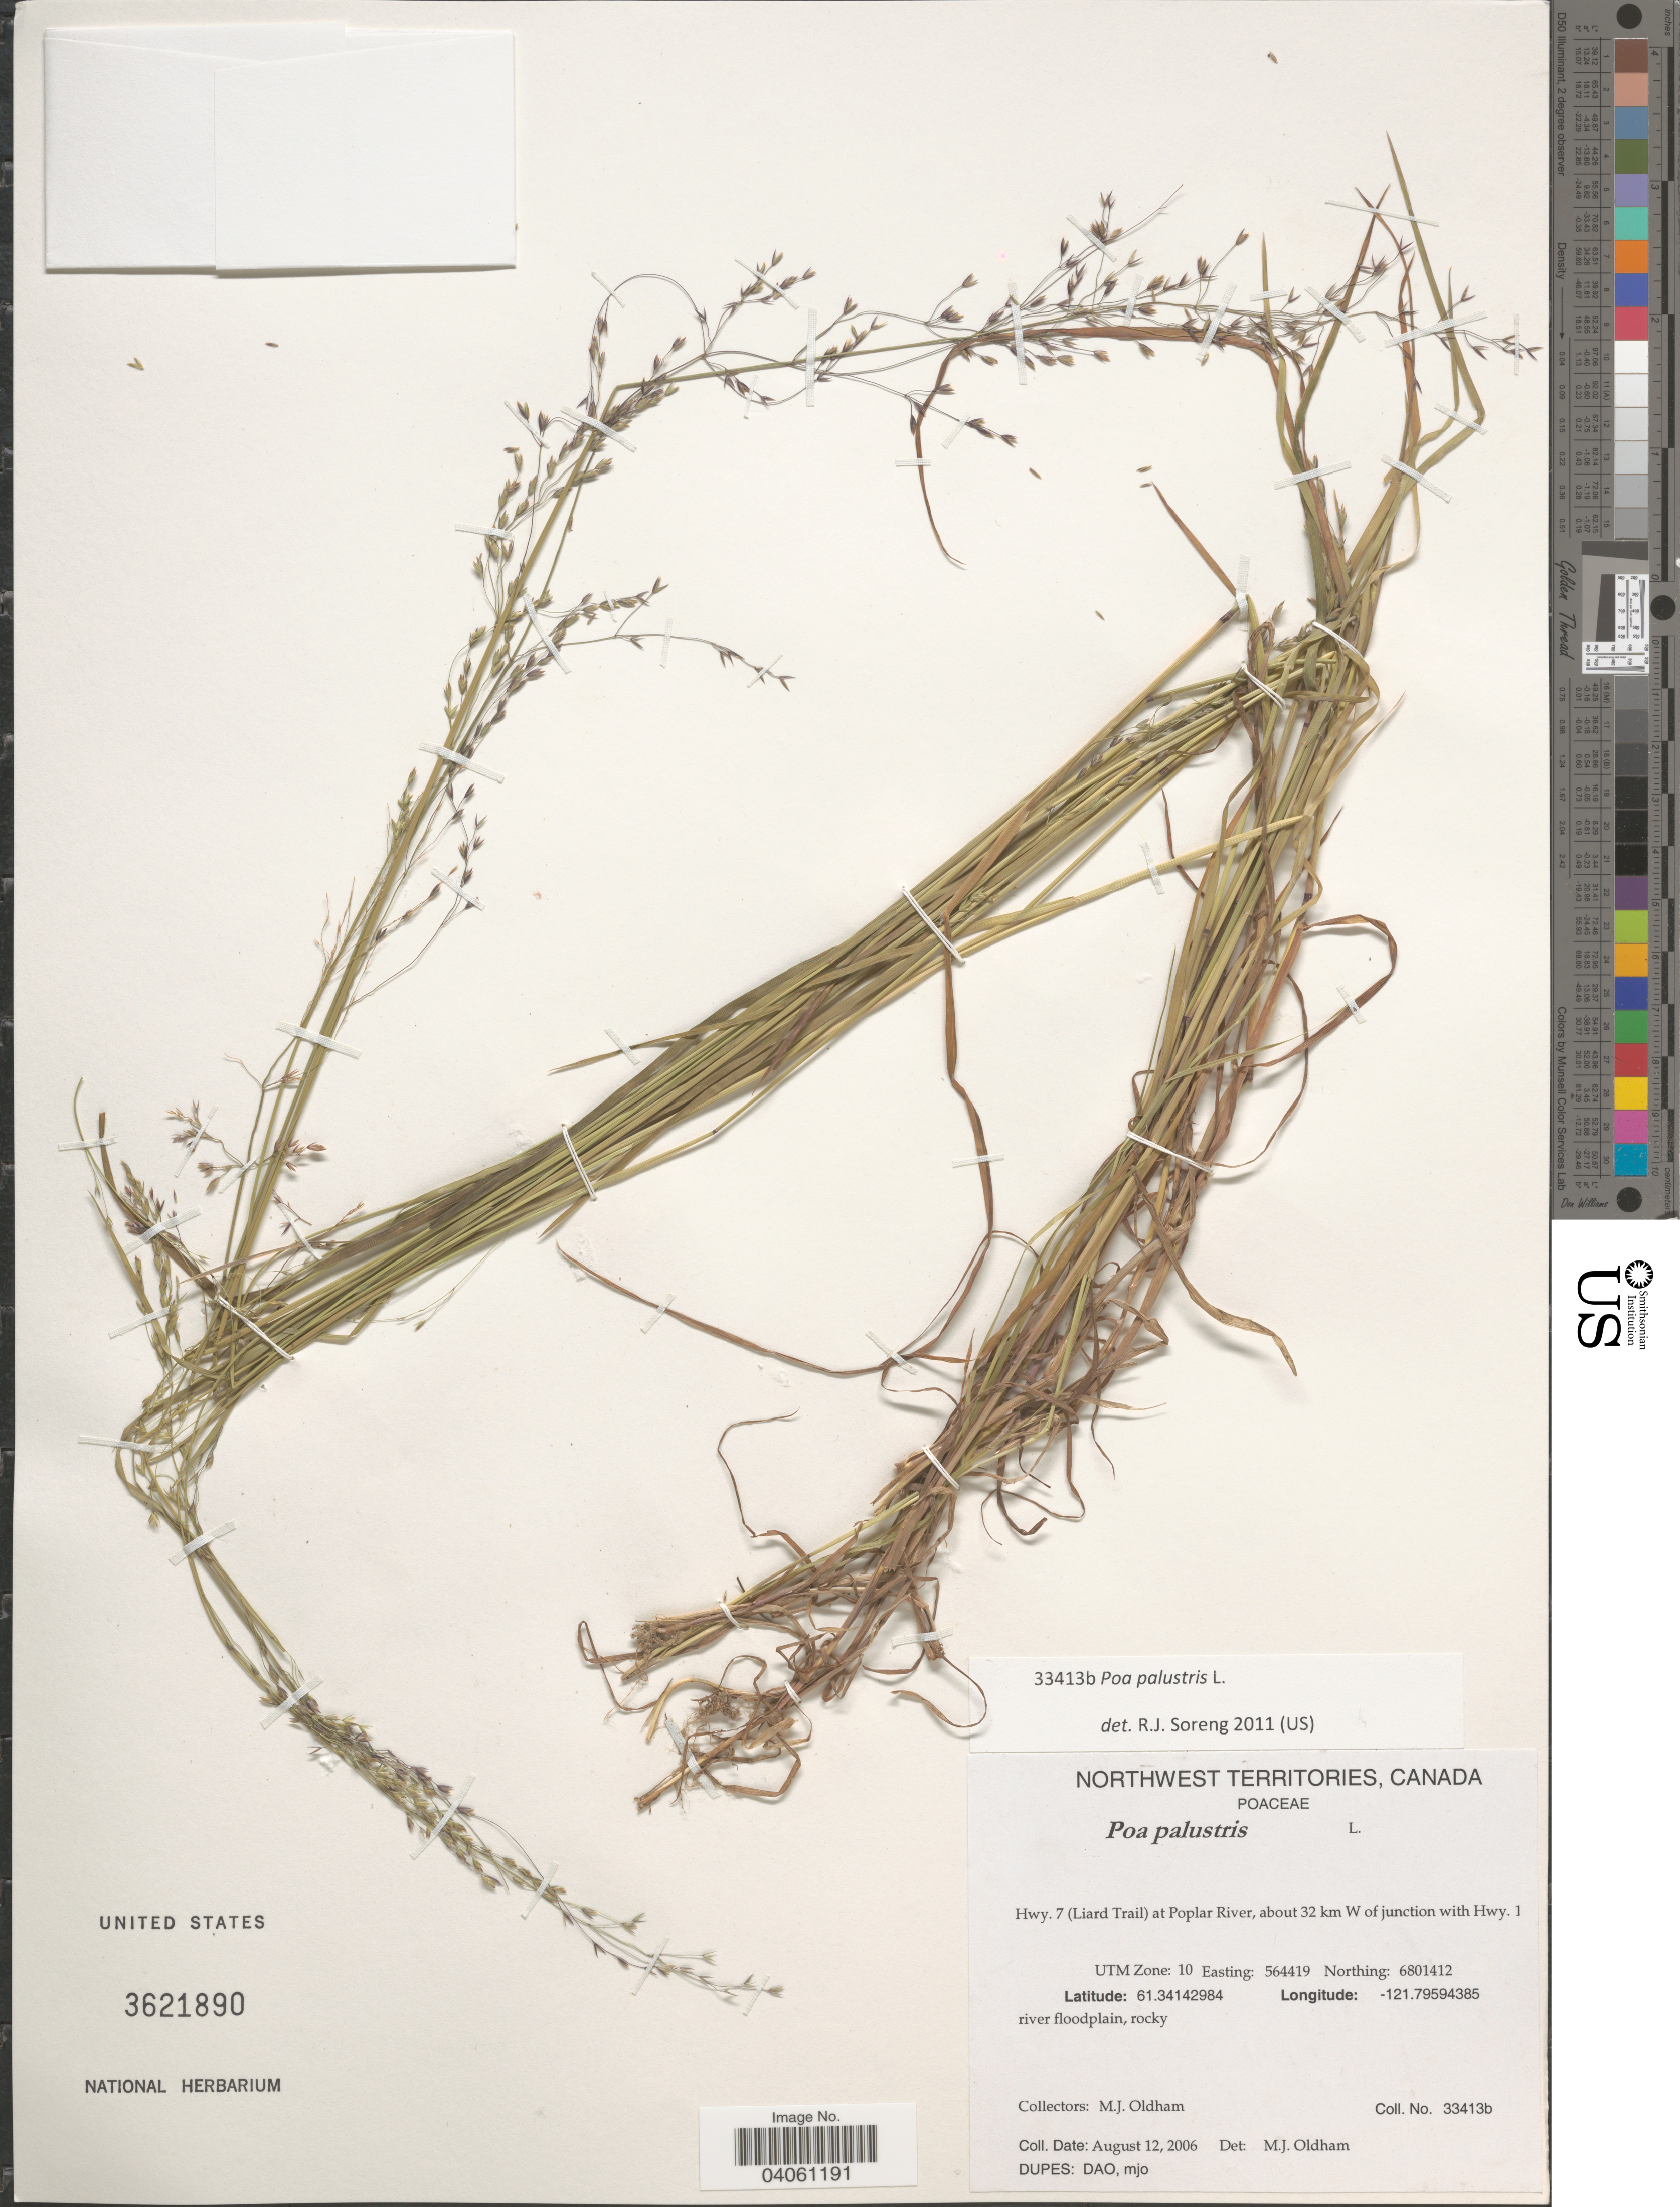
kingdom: Plantae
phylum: Tracheophyta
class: Liliopsida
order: Poales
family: Poaceae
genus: Poa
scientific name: Poa palustris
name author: L.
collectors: M. Oldham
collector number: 33413b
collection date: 2006-08-12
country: Canada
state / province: Northwest Territories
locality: Hwy. 7 (Liard Trail) at Poplar River, about 32 km W of junction with Hwy. 1. UTM Zone: 10 Easting: 564419 Northing: 6801412 river floodplain, rocky.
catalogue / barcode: US 3621890